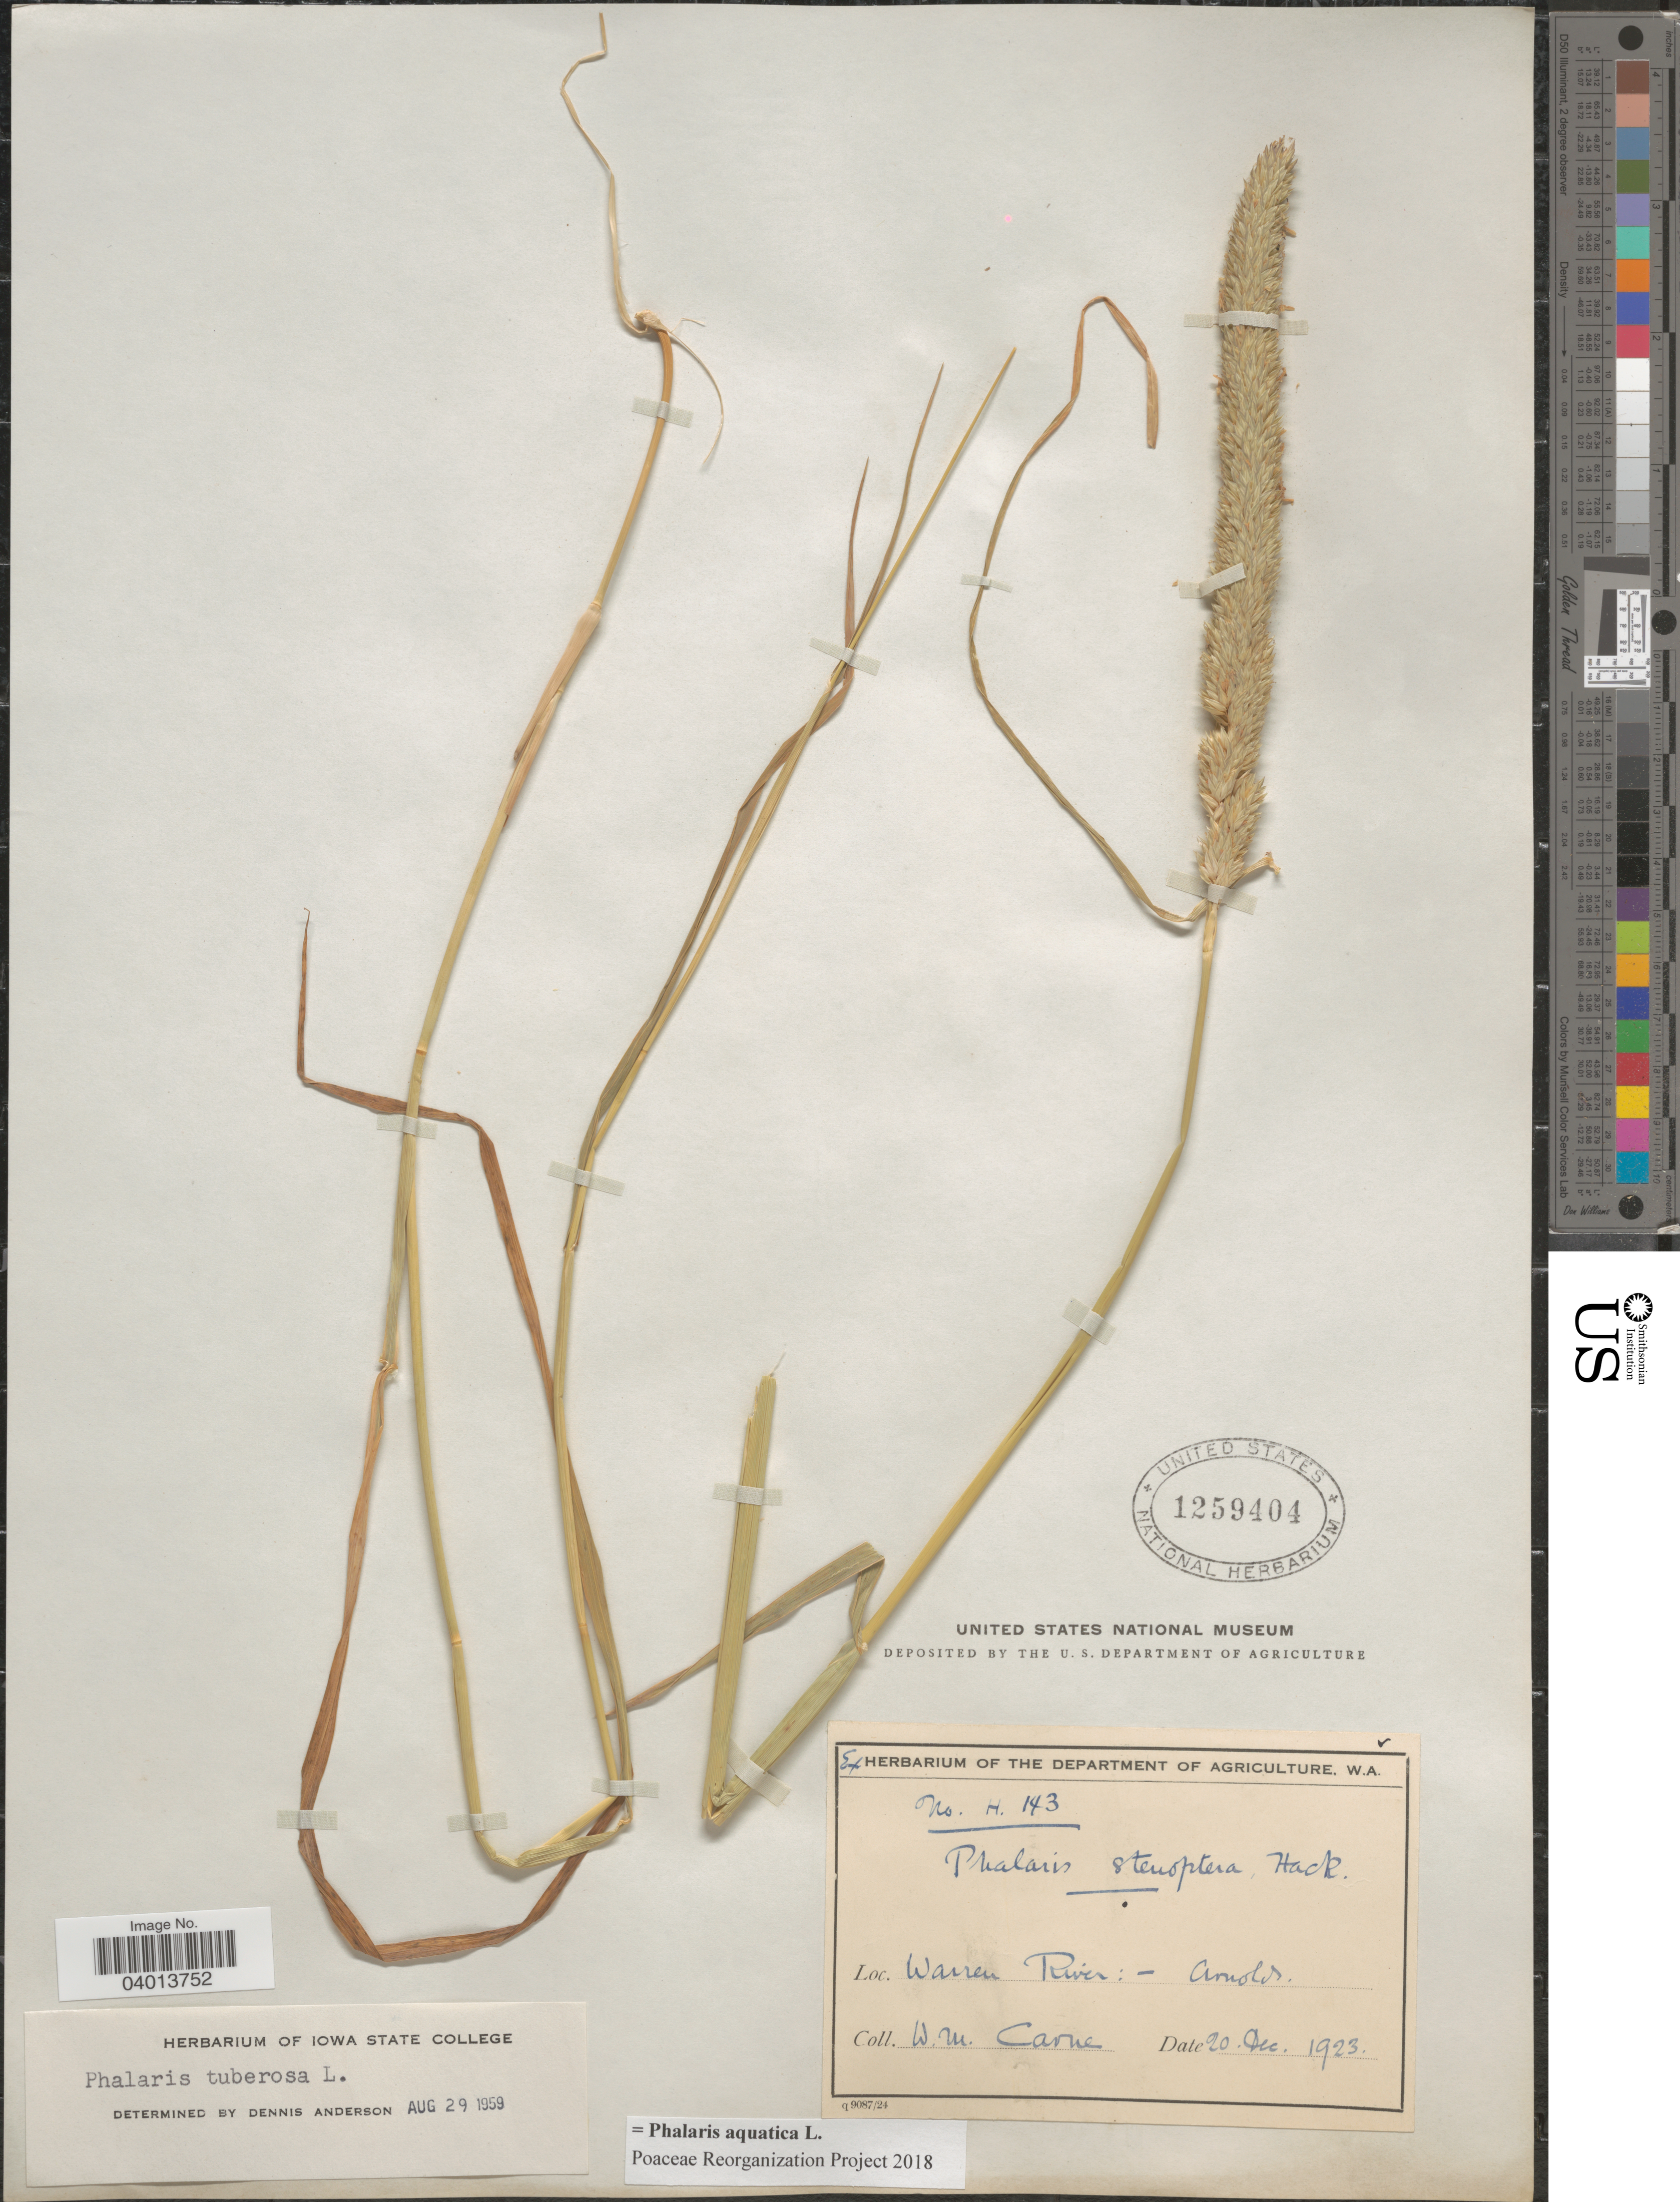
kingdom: Plantae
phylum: Tracheophyta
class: Liliopsida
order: Poales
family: Poaceae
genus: Phalaris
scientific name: Phalaris aquatica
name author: L.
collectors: W. Carne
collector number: H. 143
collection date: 1923-12-20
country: Australia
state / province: Western Australia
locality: Warren River:- Arnolds.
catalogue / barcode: US 1259404